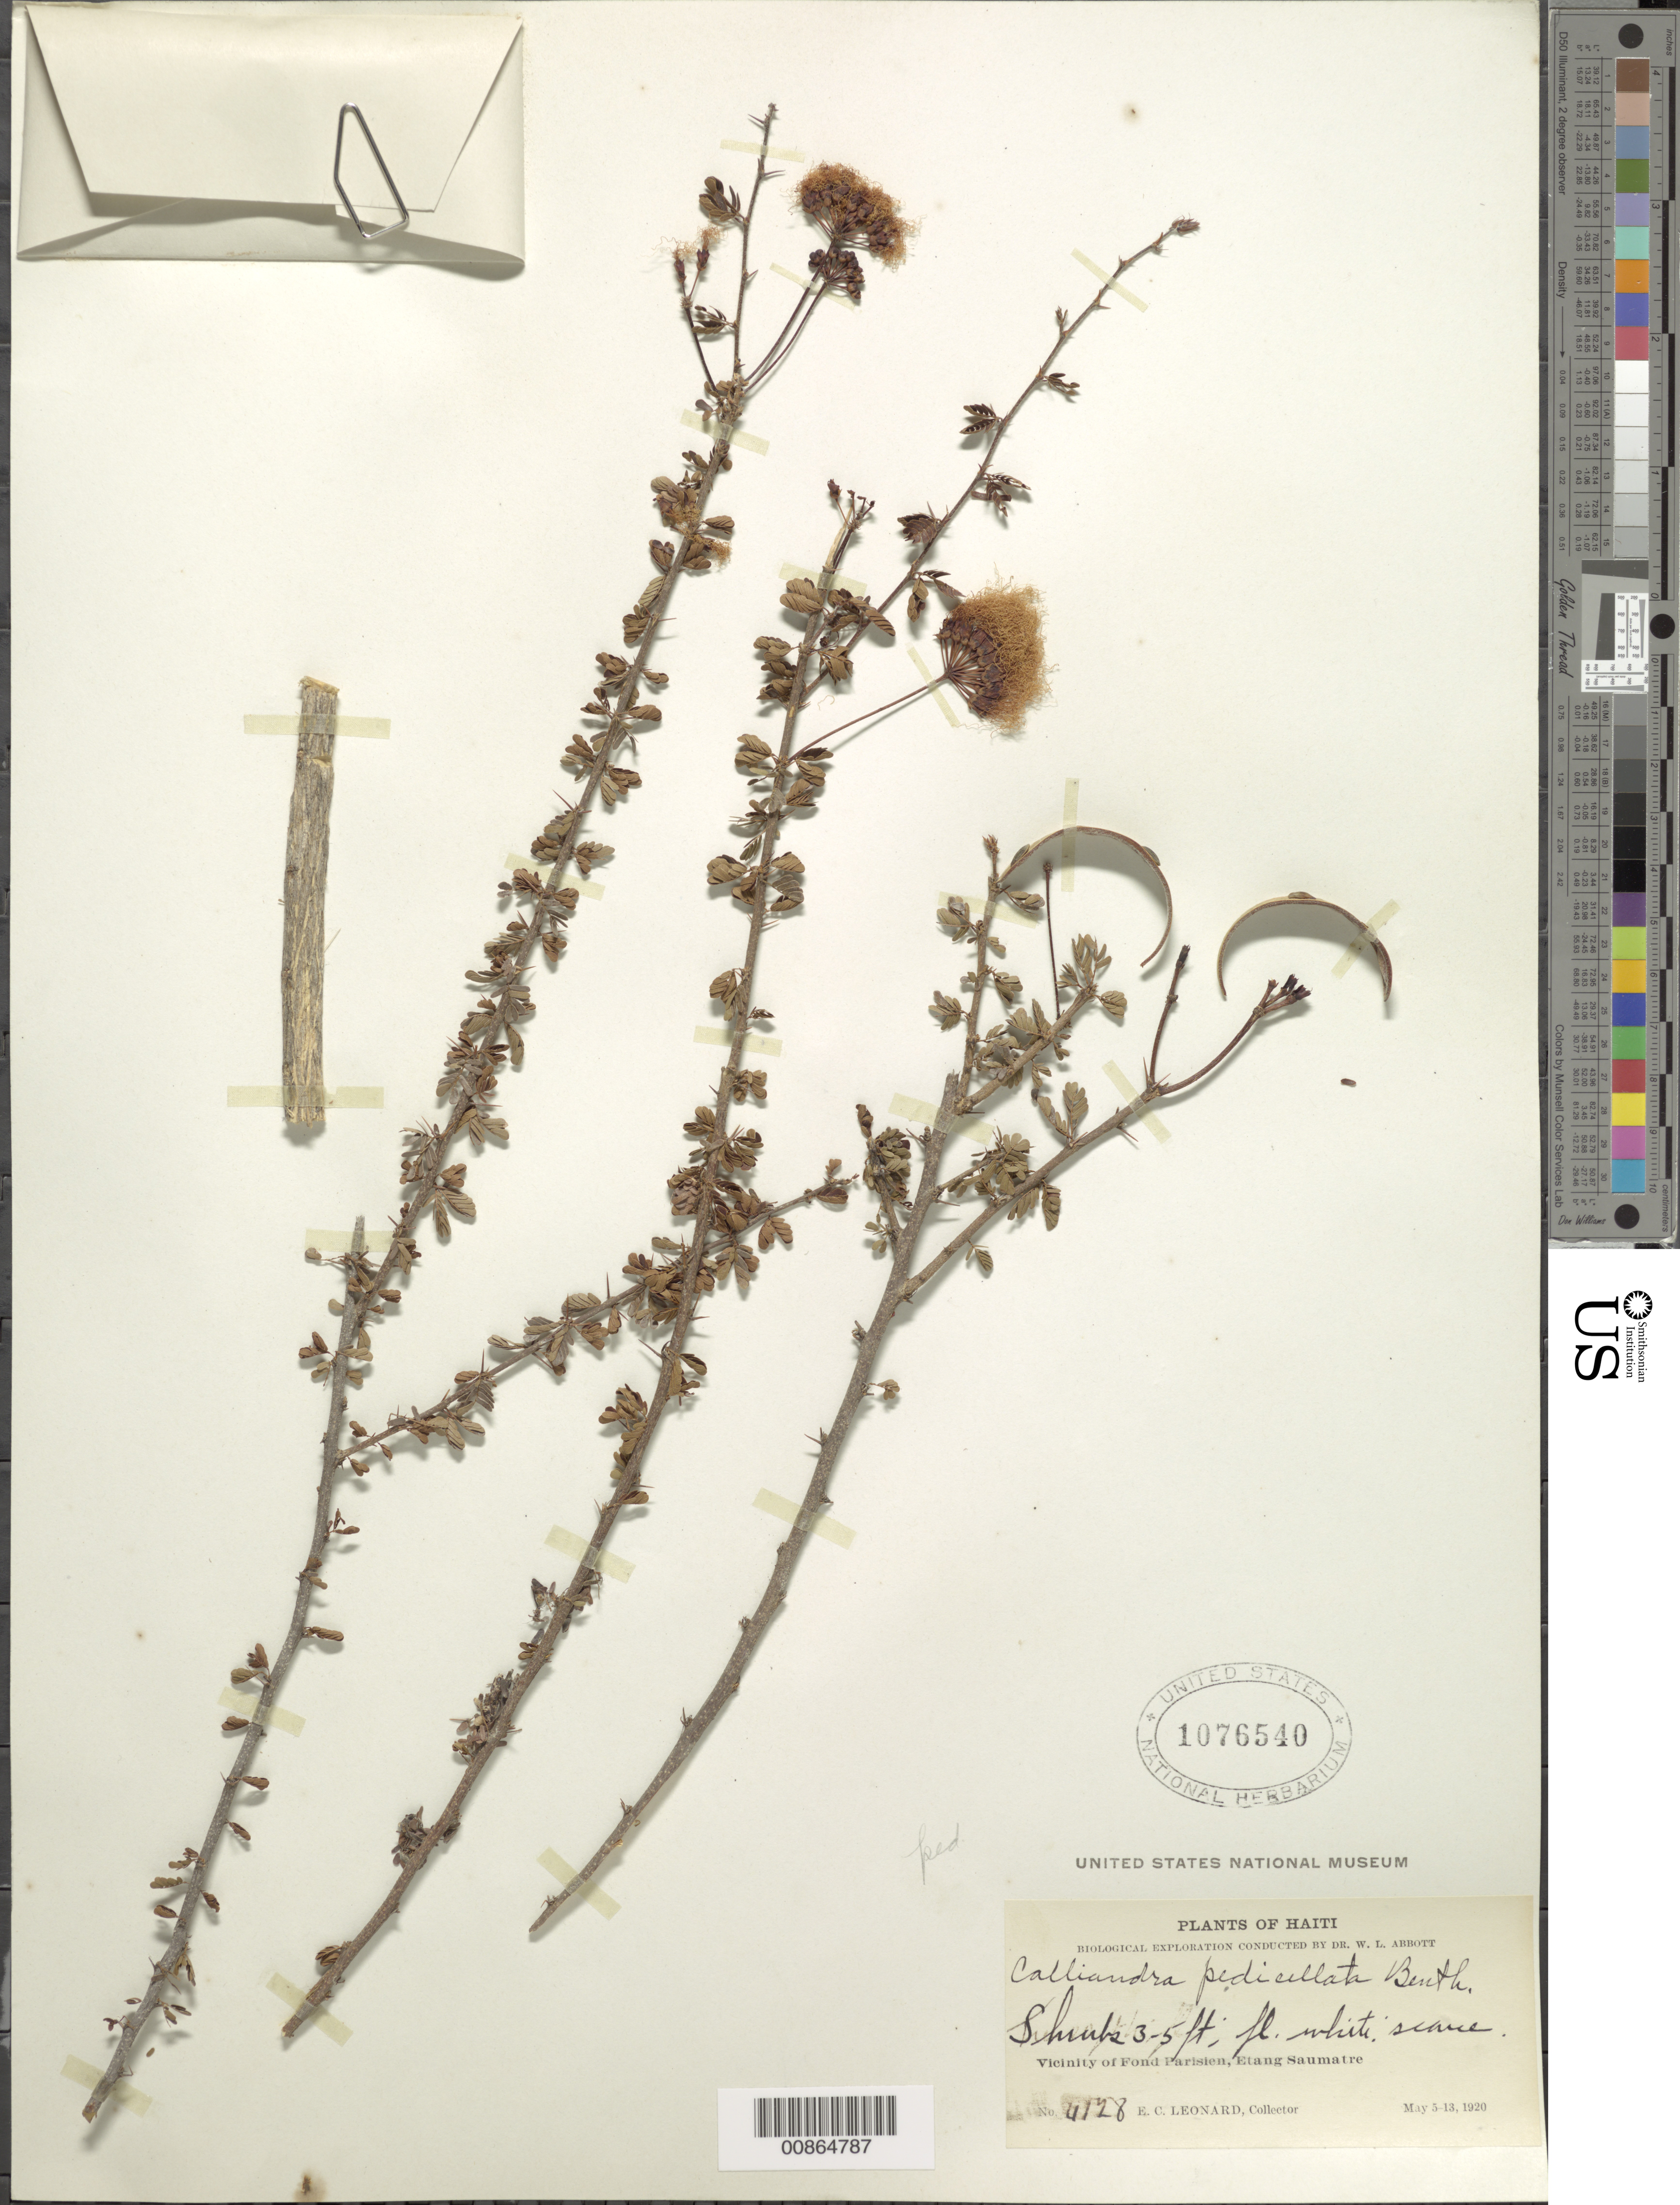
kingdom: Plantae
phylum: Tracheophyta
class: Magnoliopsida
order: Fabales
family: Fabaceae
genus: Calliandra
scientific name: Calliandra pedicellata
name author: Benth.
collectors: E. C. Leonard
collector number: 4128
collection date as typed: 05 May 1920 to 13 May 1920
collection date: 1920-05-05/1920-05-13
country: Haiti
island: Hispaniola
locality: Vicinity of Fond Parisien, Etang Saumatre.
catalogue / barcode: US 1076540